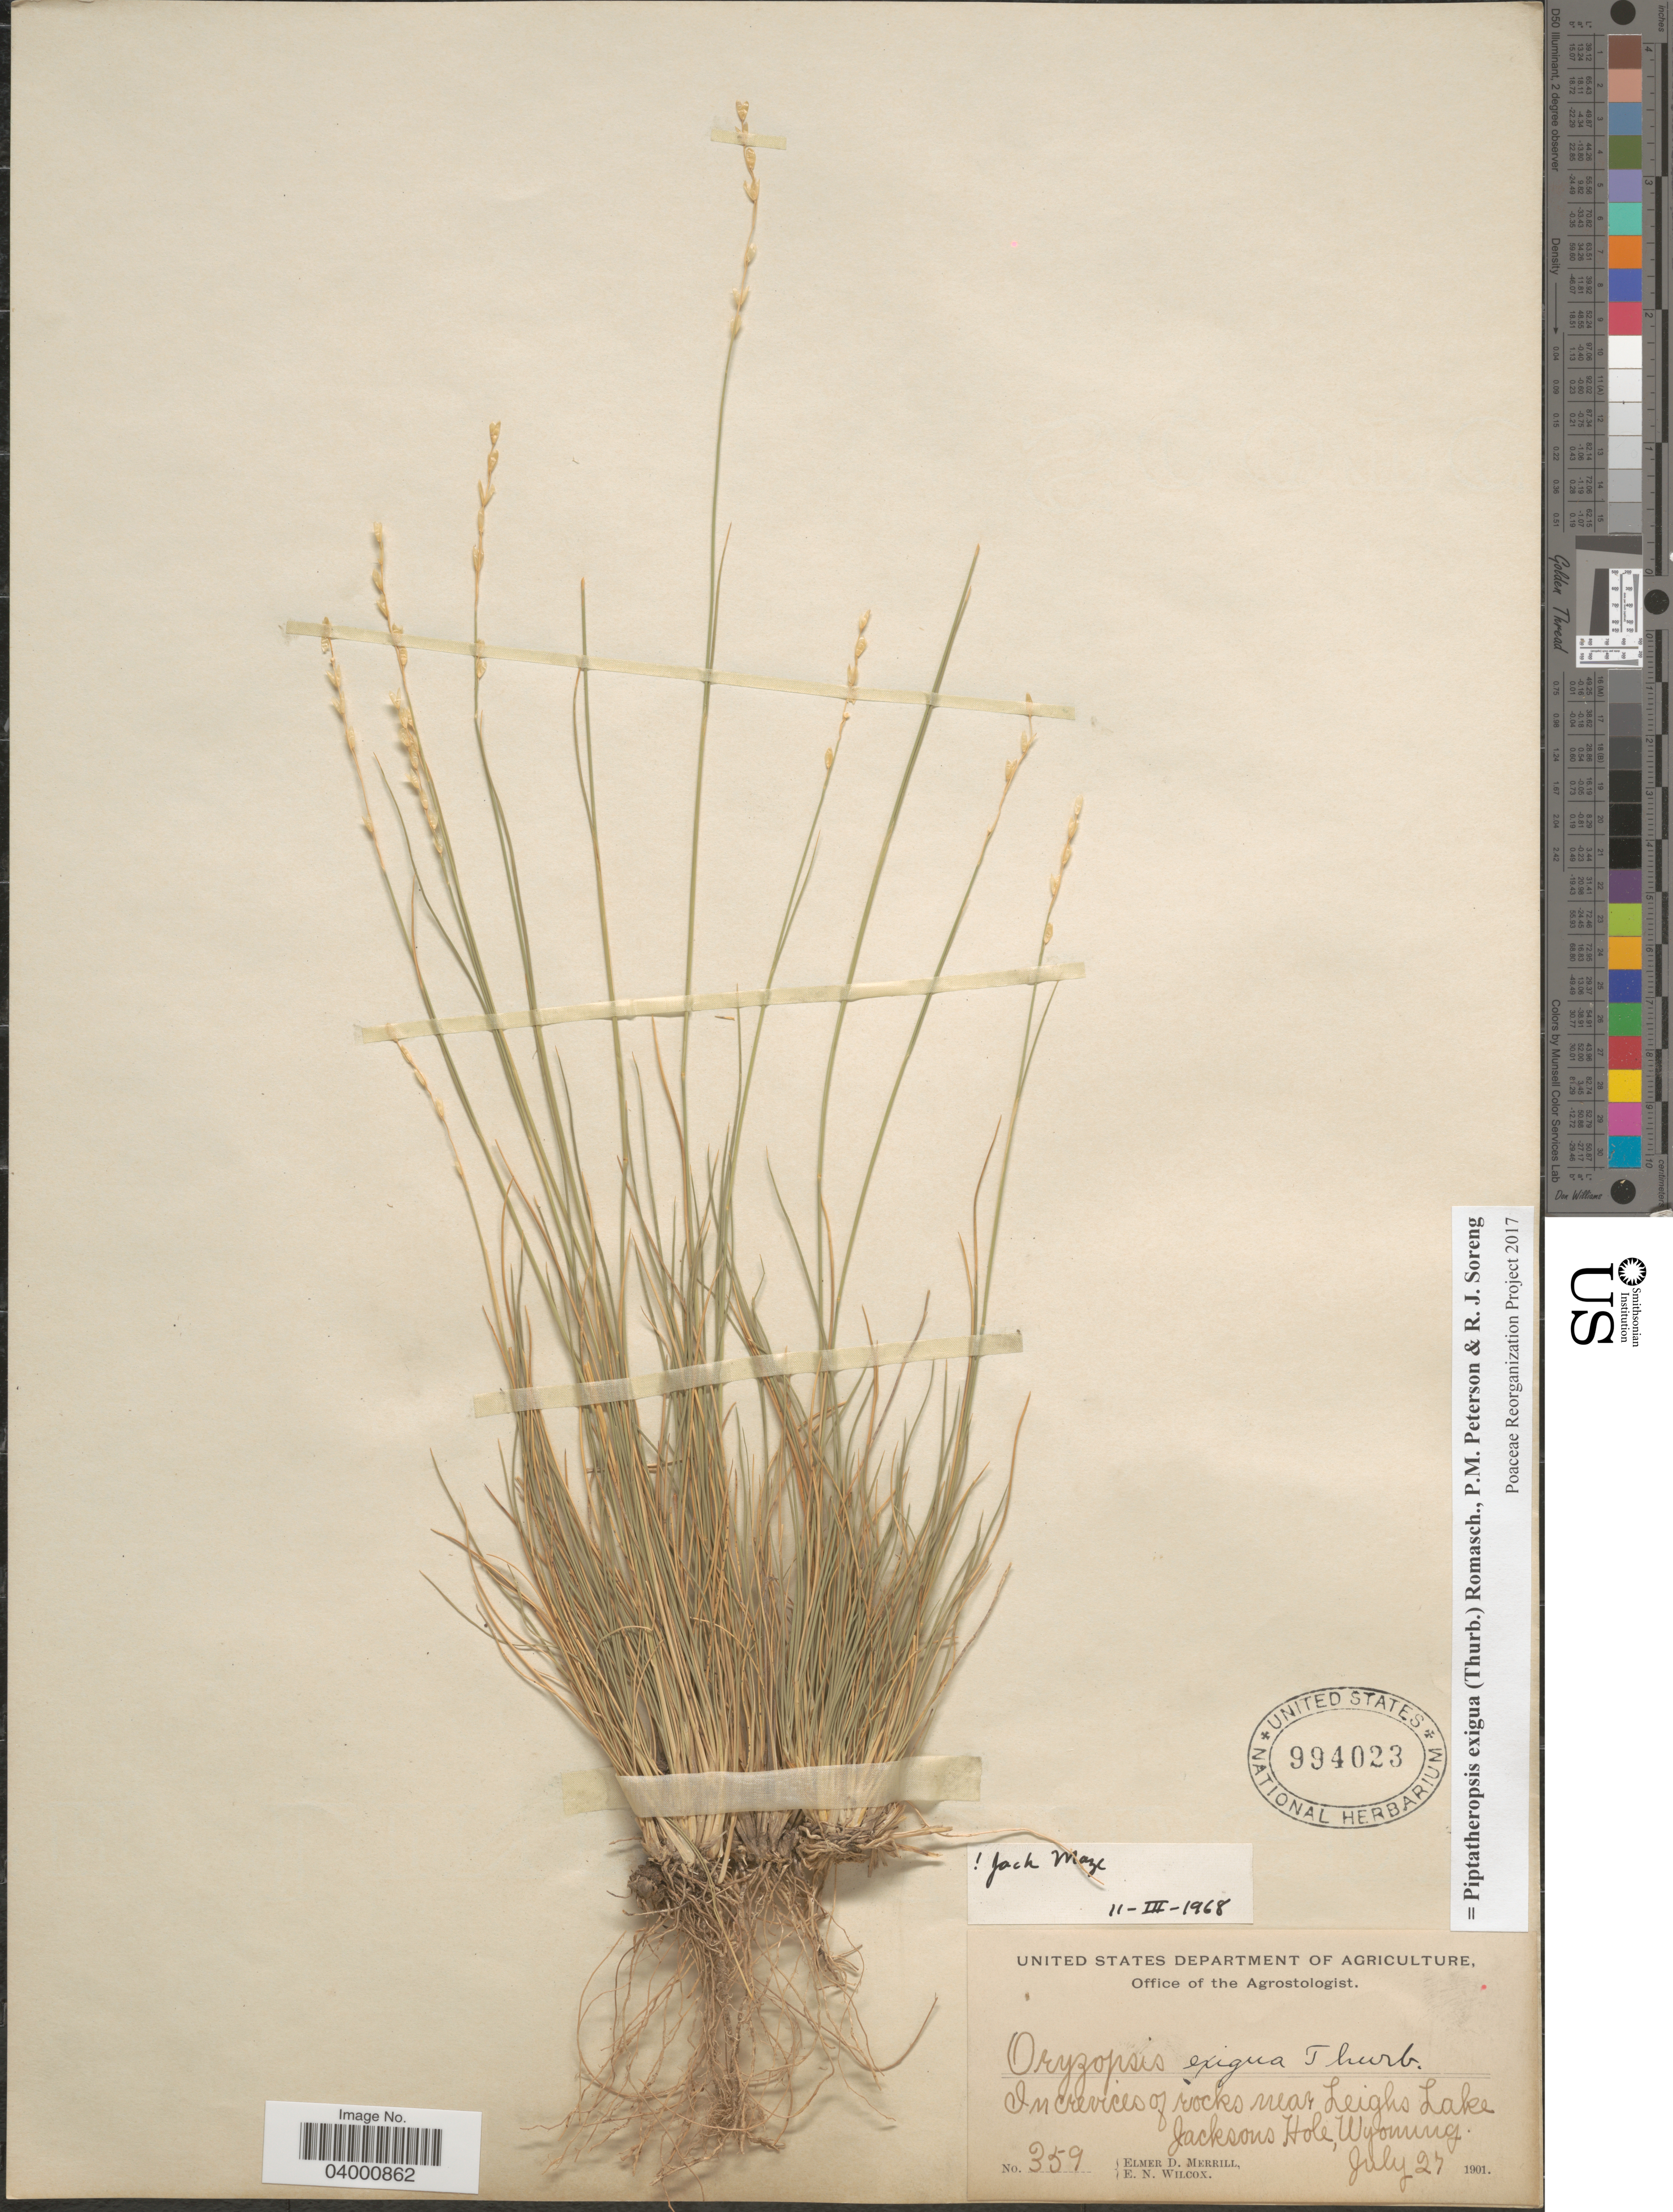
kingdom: Plantae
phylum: Tracheophyta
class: Liliopsida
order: Poales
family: Poaceae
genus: Piptatheropsis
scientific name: Piptatheropsis exigua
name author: (Thurb.) Romasch. et al.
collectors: E. D. Merrill & E. Wilcox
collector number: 359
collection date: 1901-07-27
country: United States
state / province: Wyoming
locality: In crevices of rocks near Leighs Lake. Jacksons Hole.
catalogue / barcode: US 994023